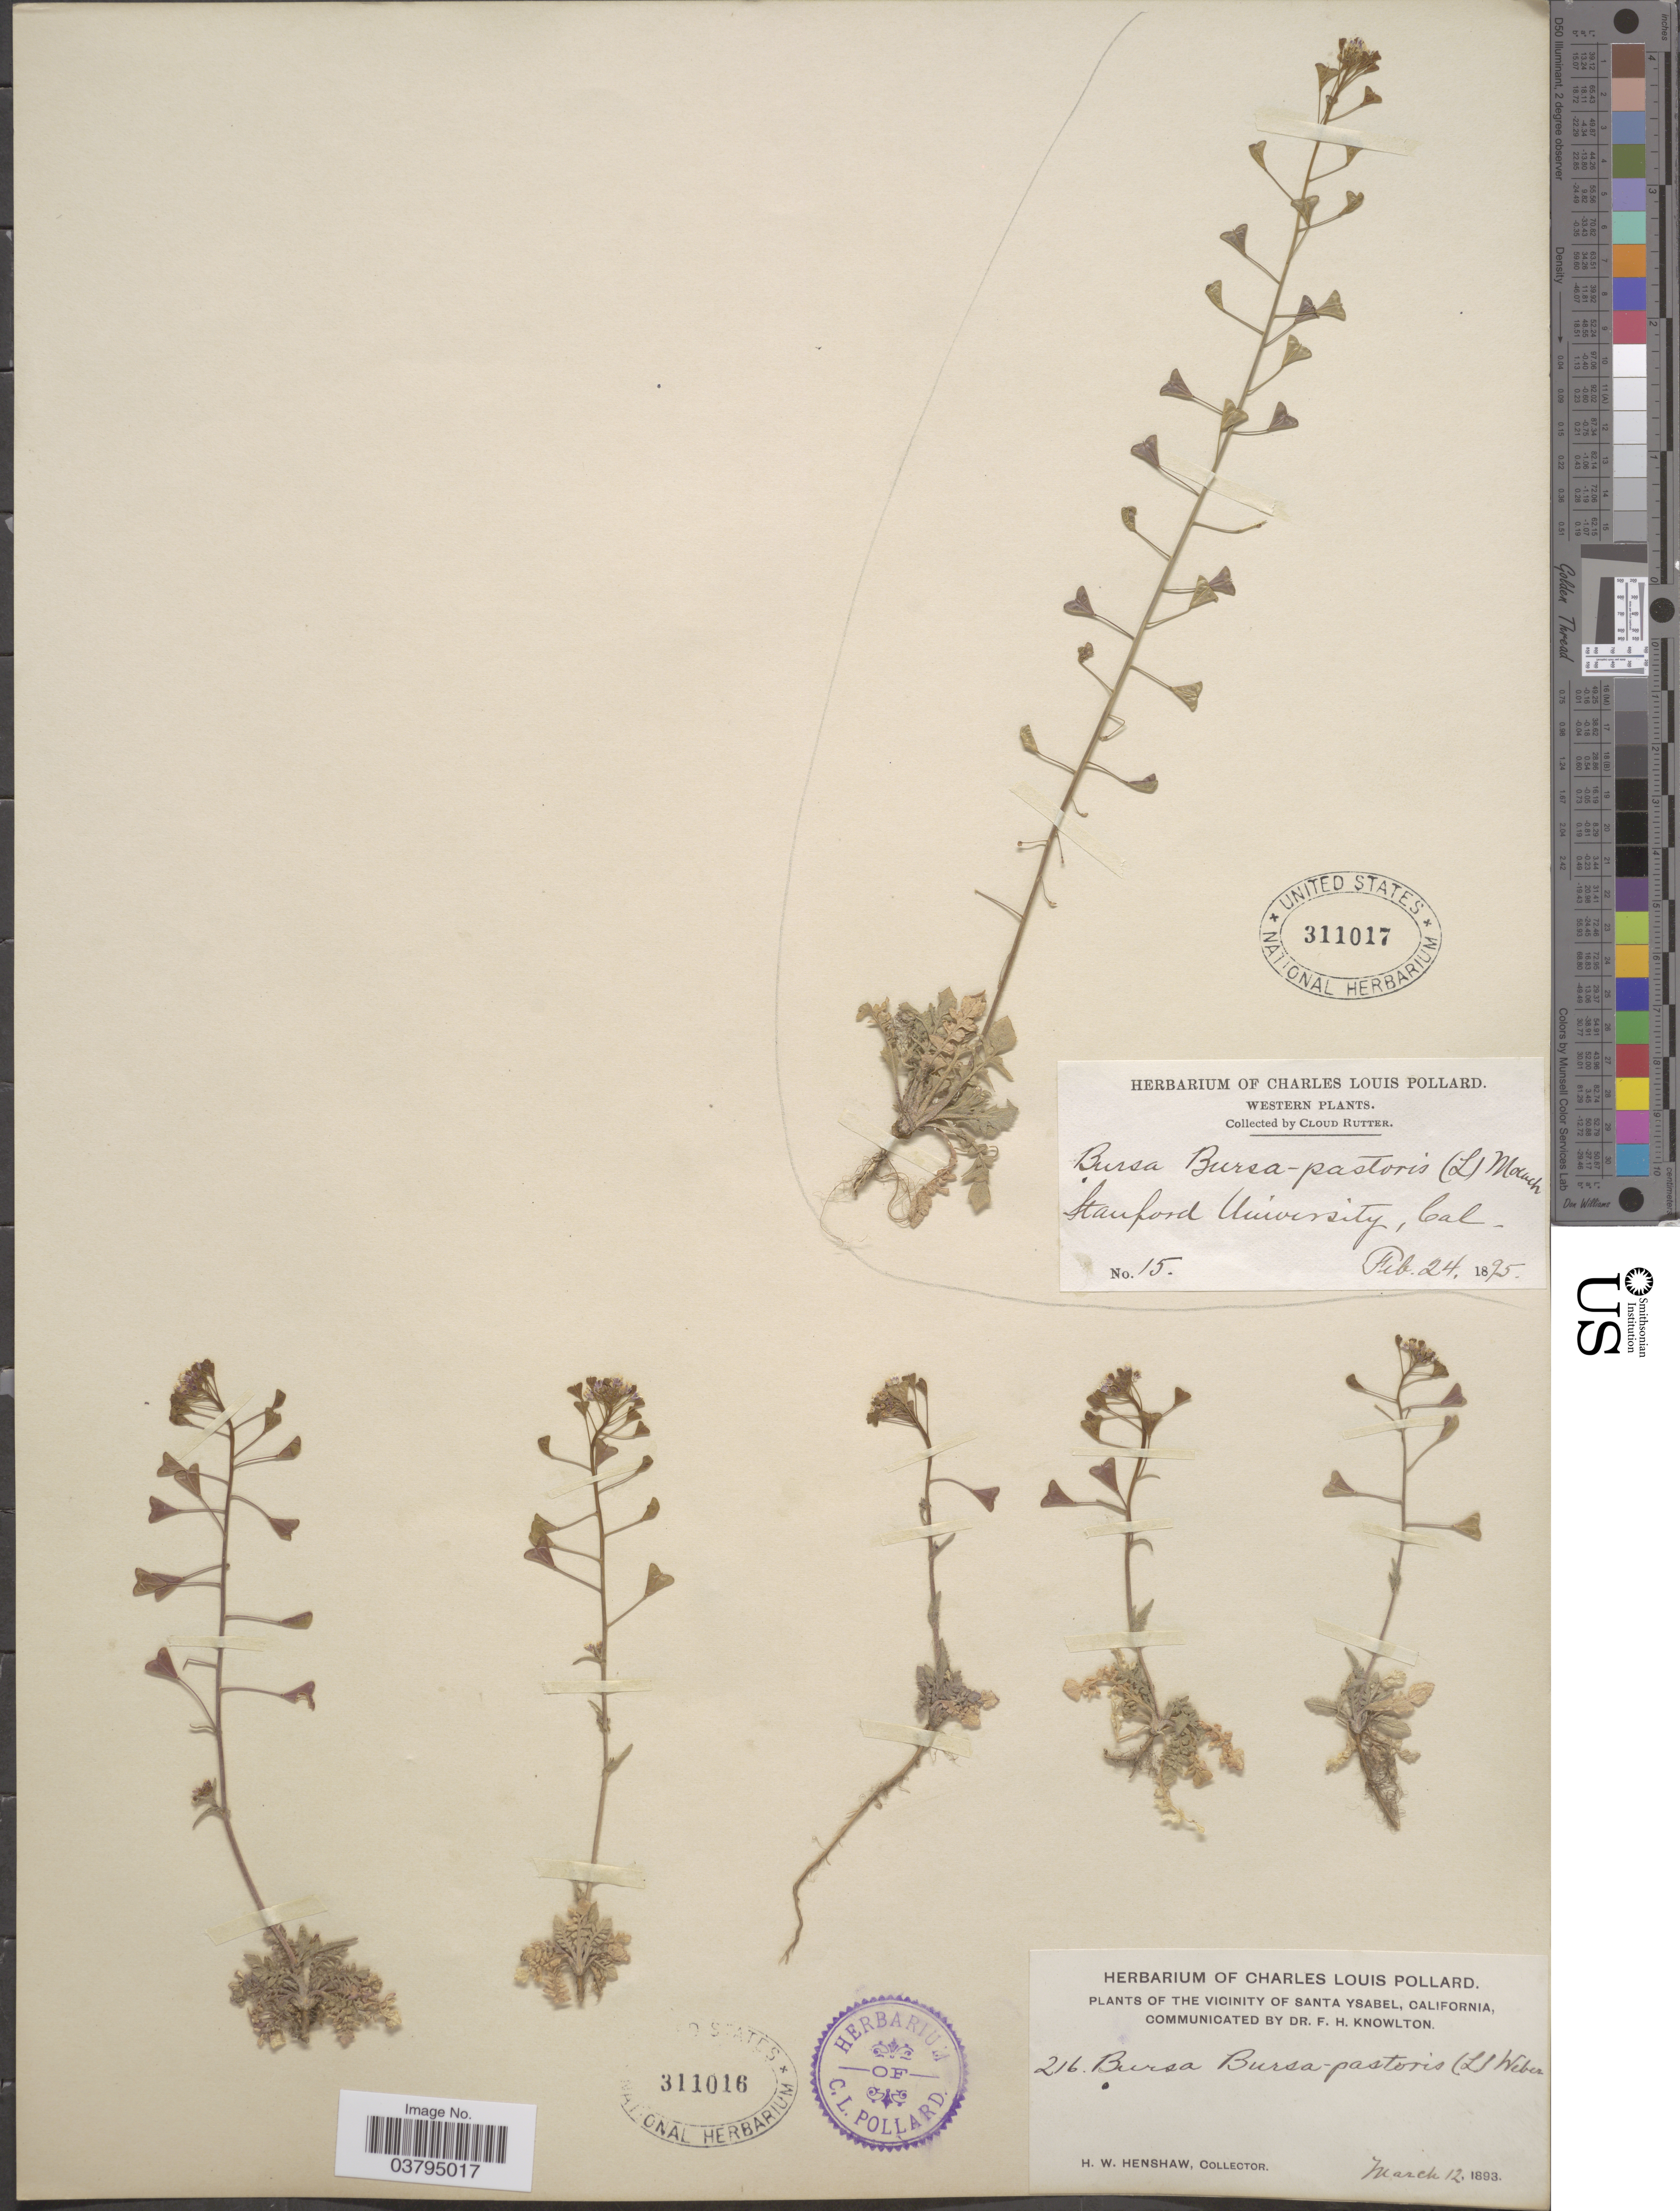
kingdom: Plantae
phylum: Tracheophyta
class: Magnoliopsida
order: Brassicales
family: Brassicaceae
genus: Capsella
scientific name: Capsella bursa-pastoris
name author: (L.) Medik.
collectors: C. Rutter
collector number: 15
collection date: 1895-02-24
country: United States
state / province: California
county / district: Santa Clara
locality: Western. Stanford University.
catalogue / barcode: US 311017-2